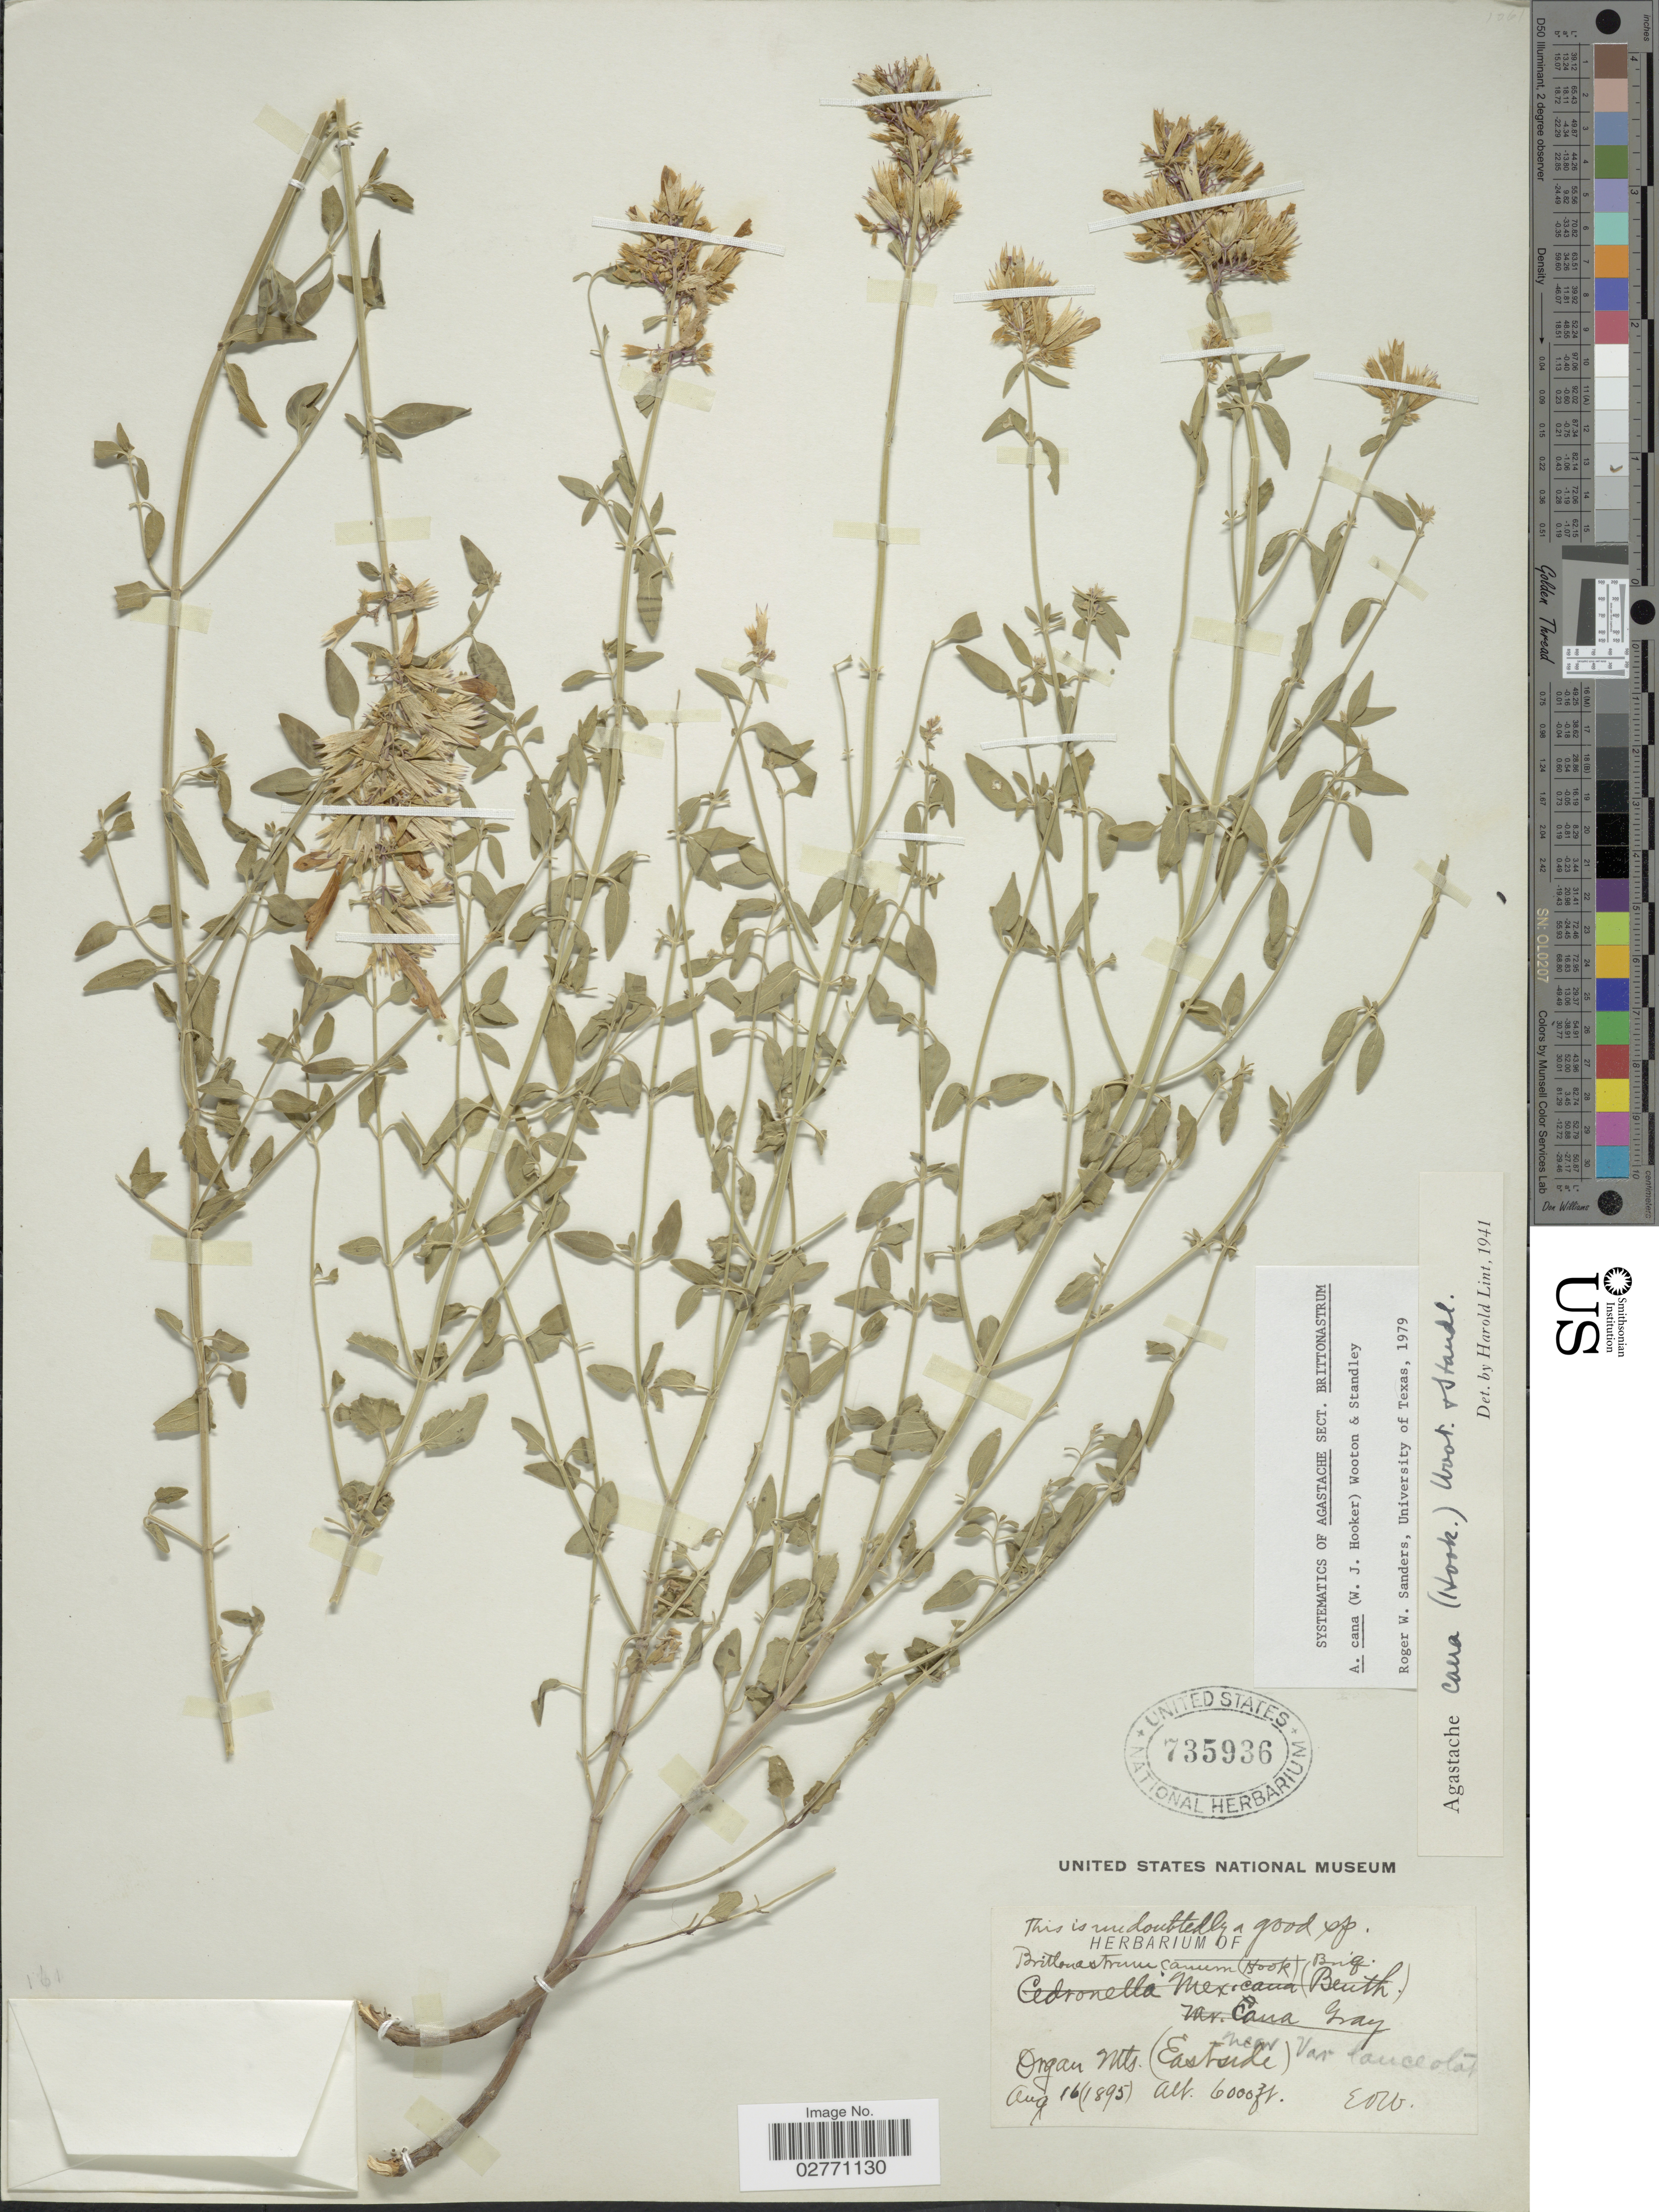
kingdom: Plantae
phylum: Tracheophyta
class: Magnoliopsida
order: Lamiales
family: Lamiaceae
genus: Agastache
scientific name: Agastache cana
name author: (Hook.) Wooton & Standl.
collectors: E. O. W.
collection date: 1895-08-16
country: United States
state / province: New Mexico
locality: Organ Mts (Eastside).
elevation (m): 1829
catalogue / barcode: US 735936